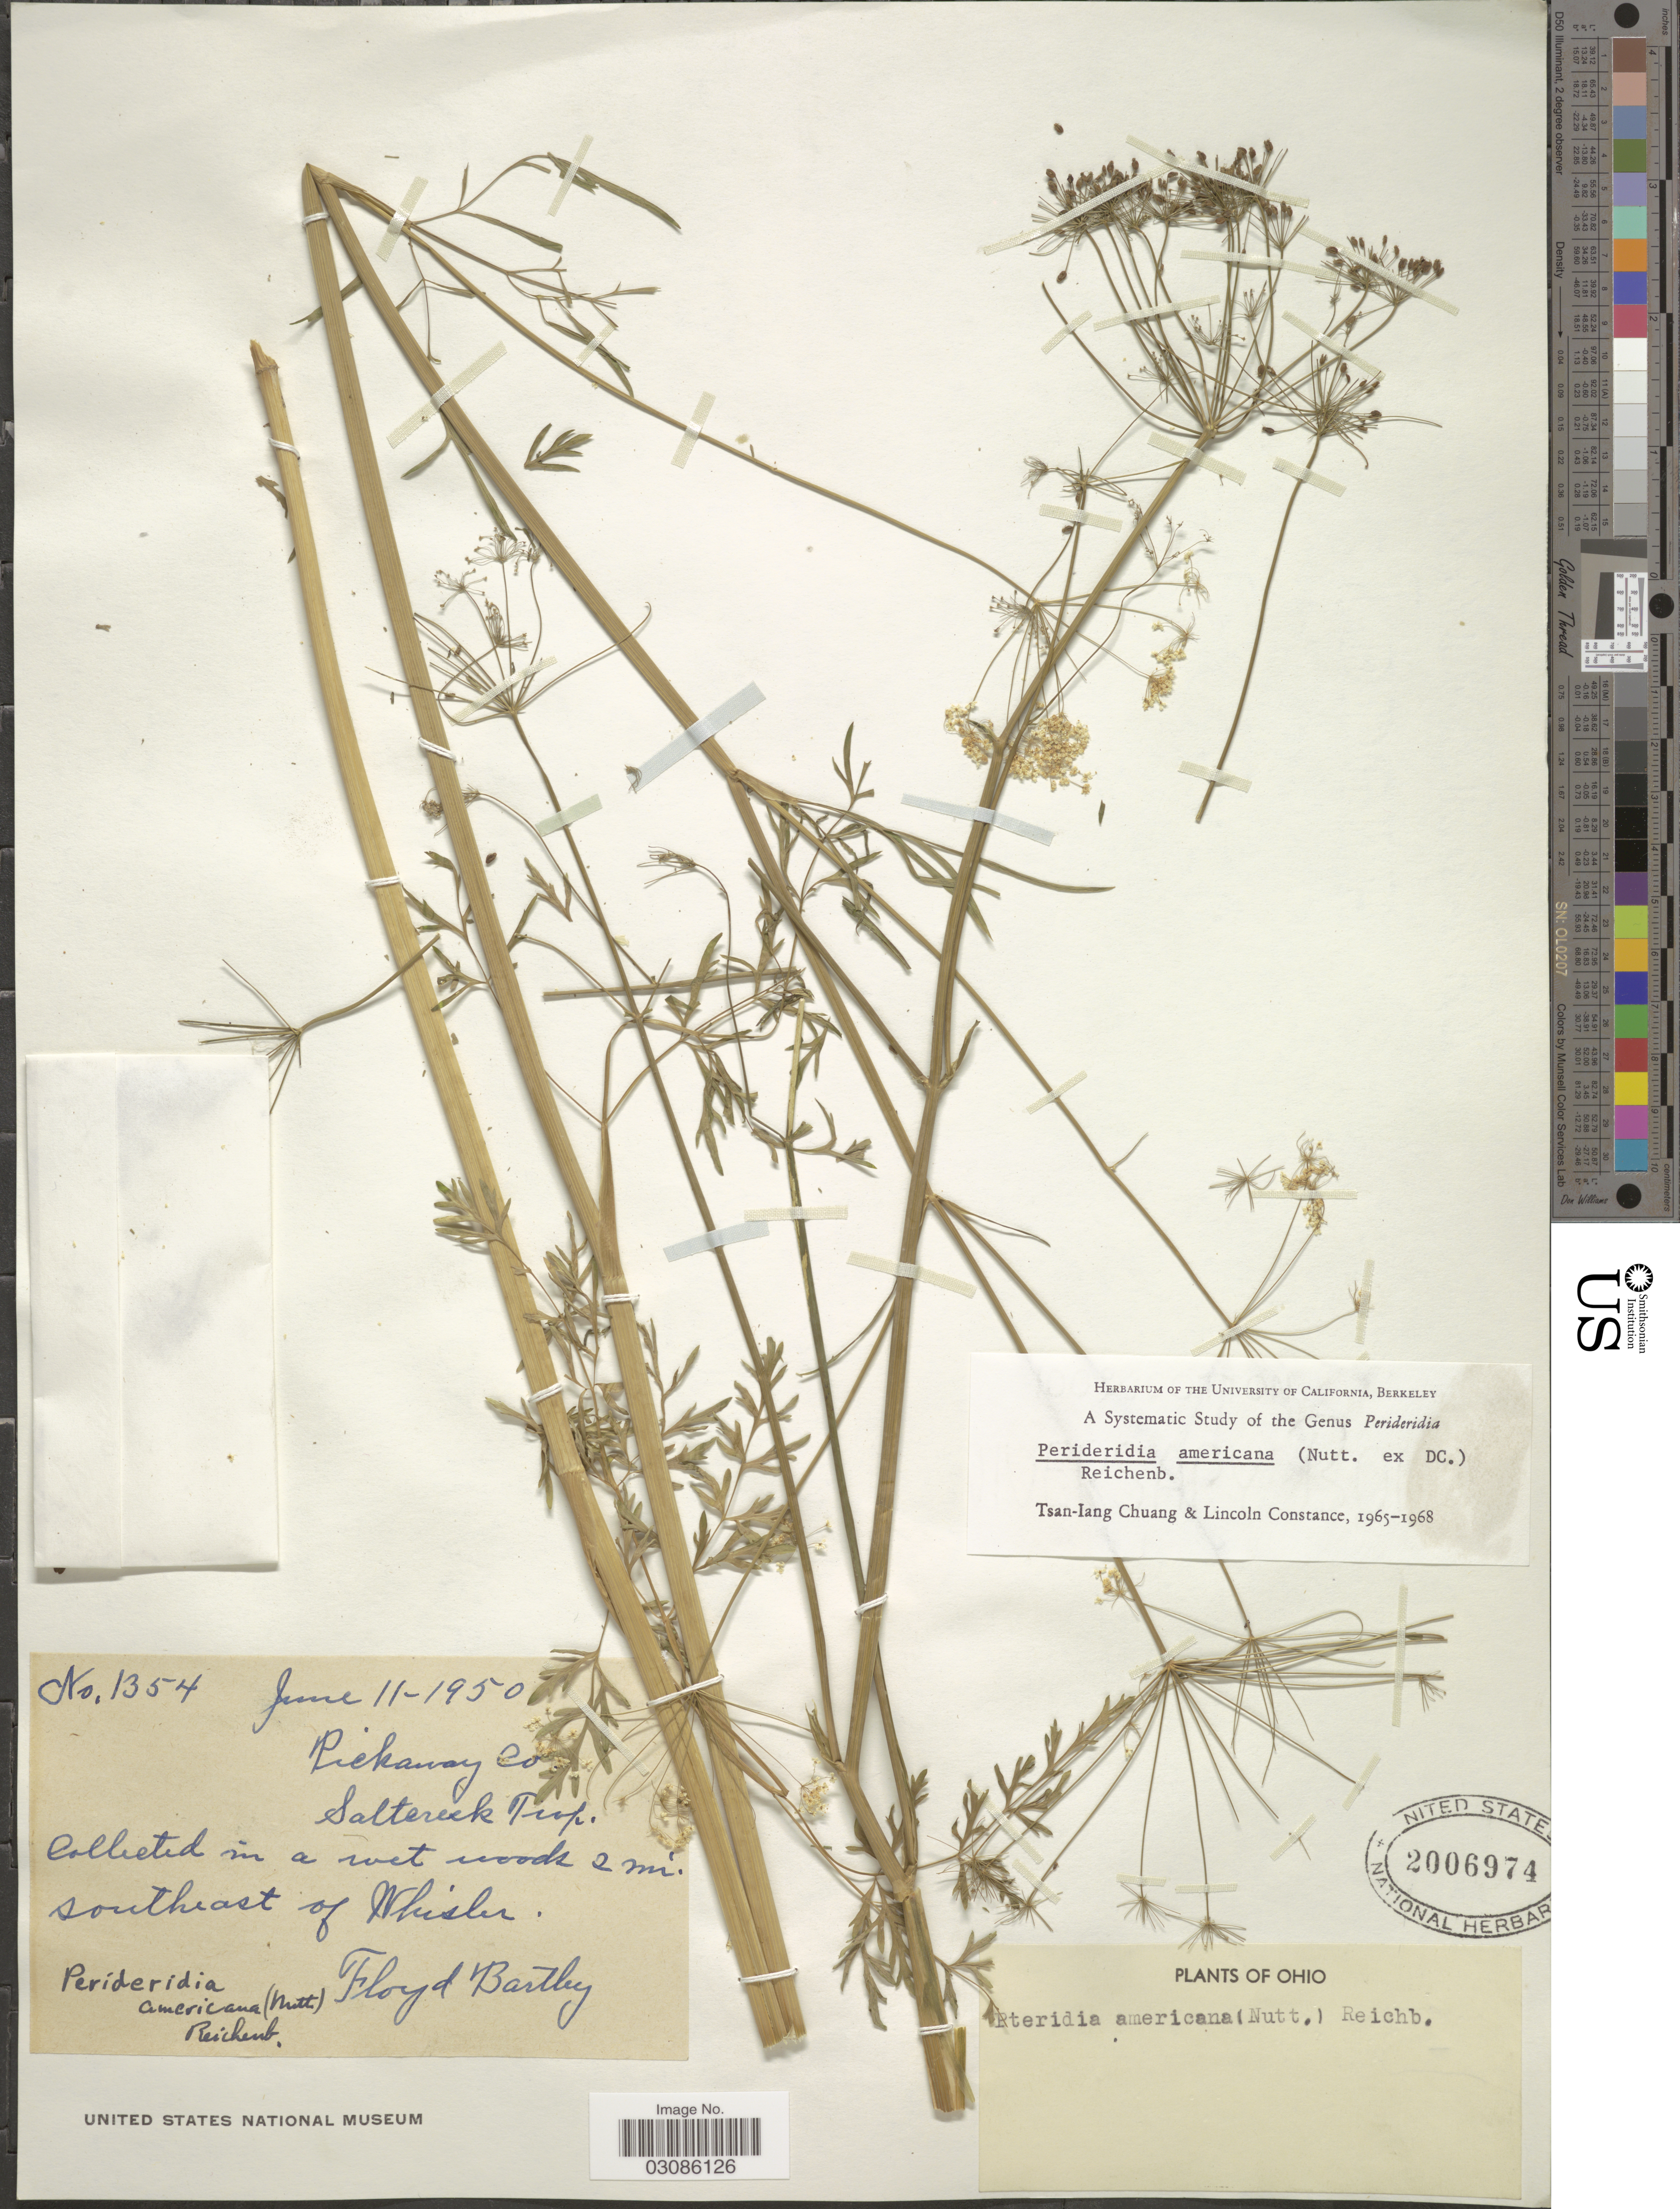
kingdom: Plantae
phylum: Tracheophyta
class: Magnoliopsida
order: Apiales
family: Apiaceae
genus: Perideridia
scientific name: Perideridia americana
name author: (Nutt. ex DC.) Rchb. ex Steud.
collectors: F. Bartley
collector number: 1354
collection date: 1950-06-11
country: United States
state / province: Ohio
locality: Pickaway Co., Saltereck Trop. in a a wet woods 2 mi. southeast of Whister.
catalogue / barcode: US 2006974